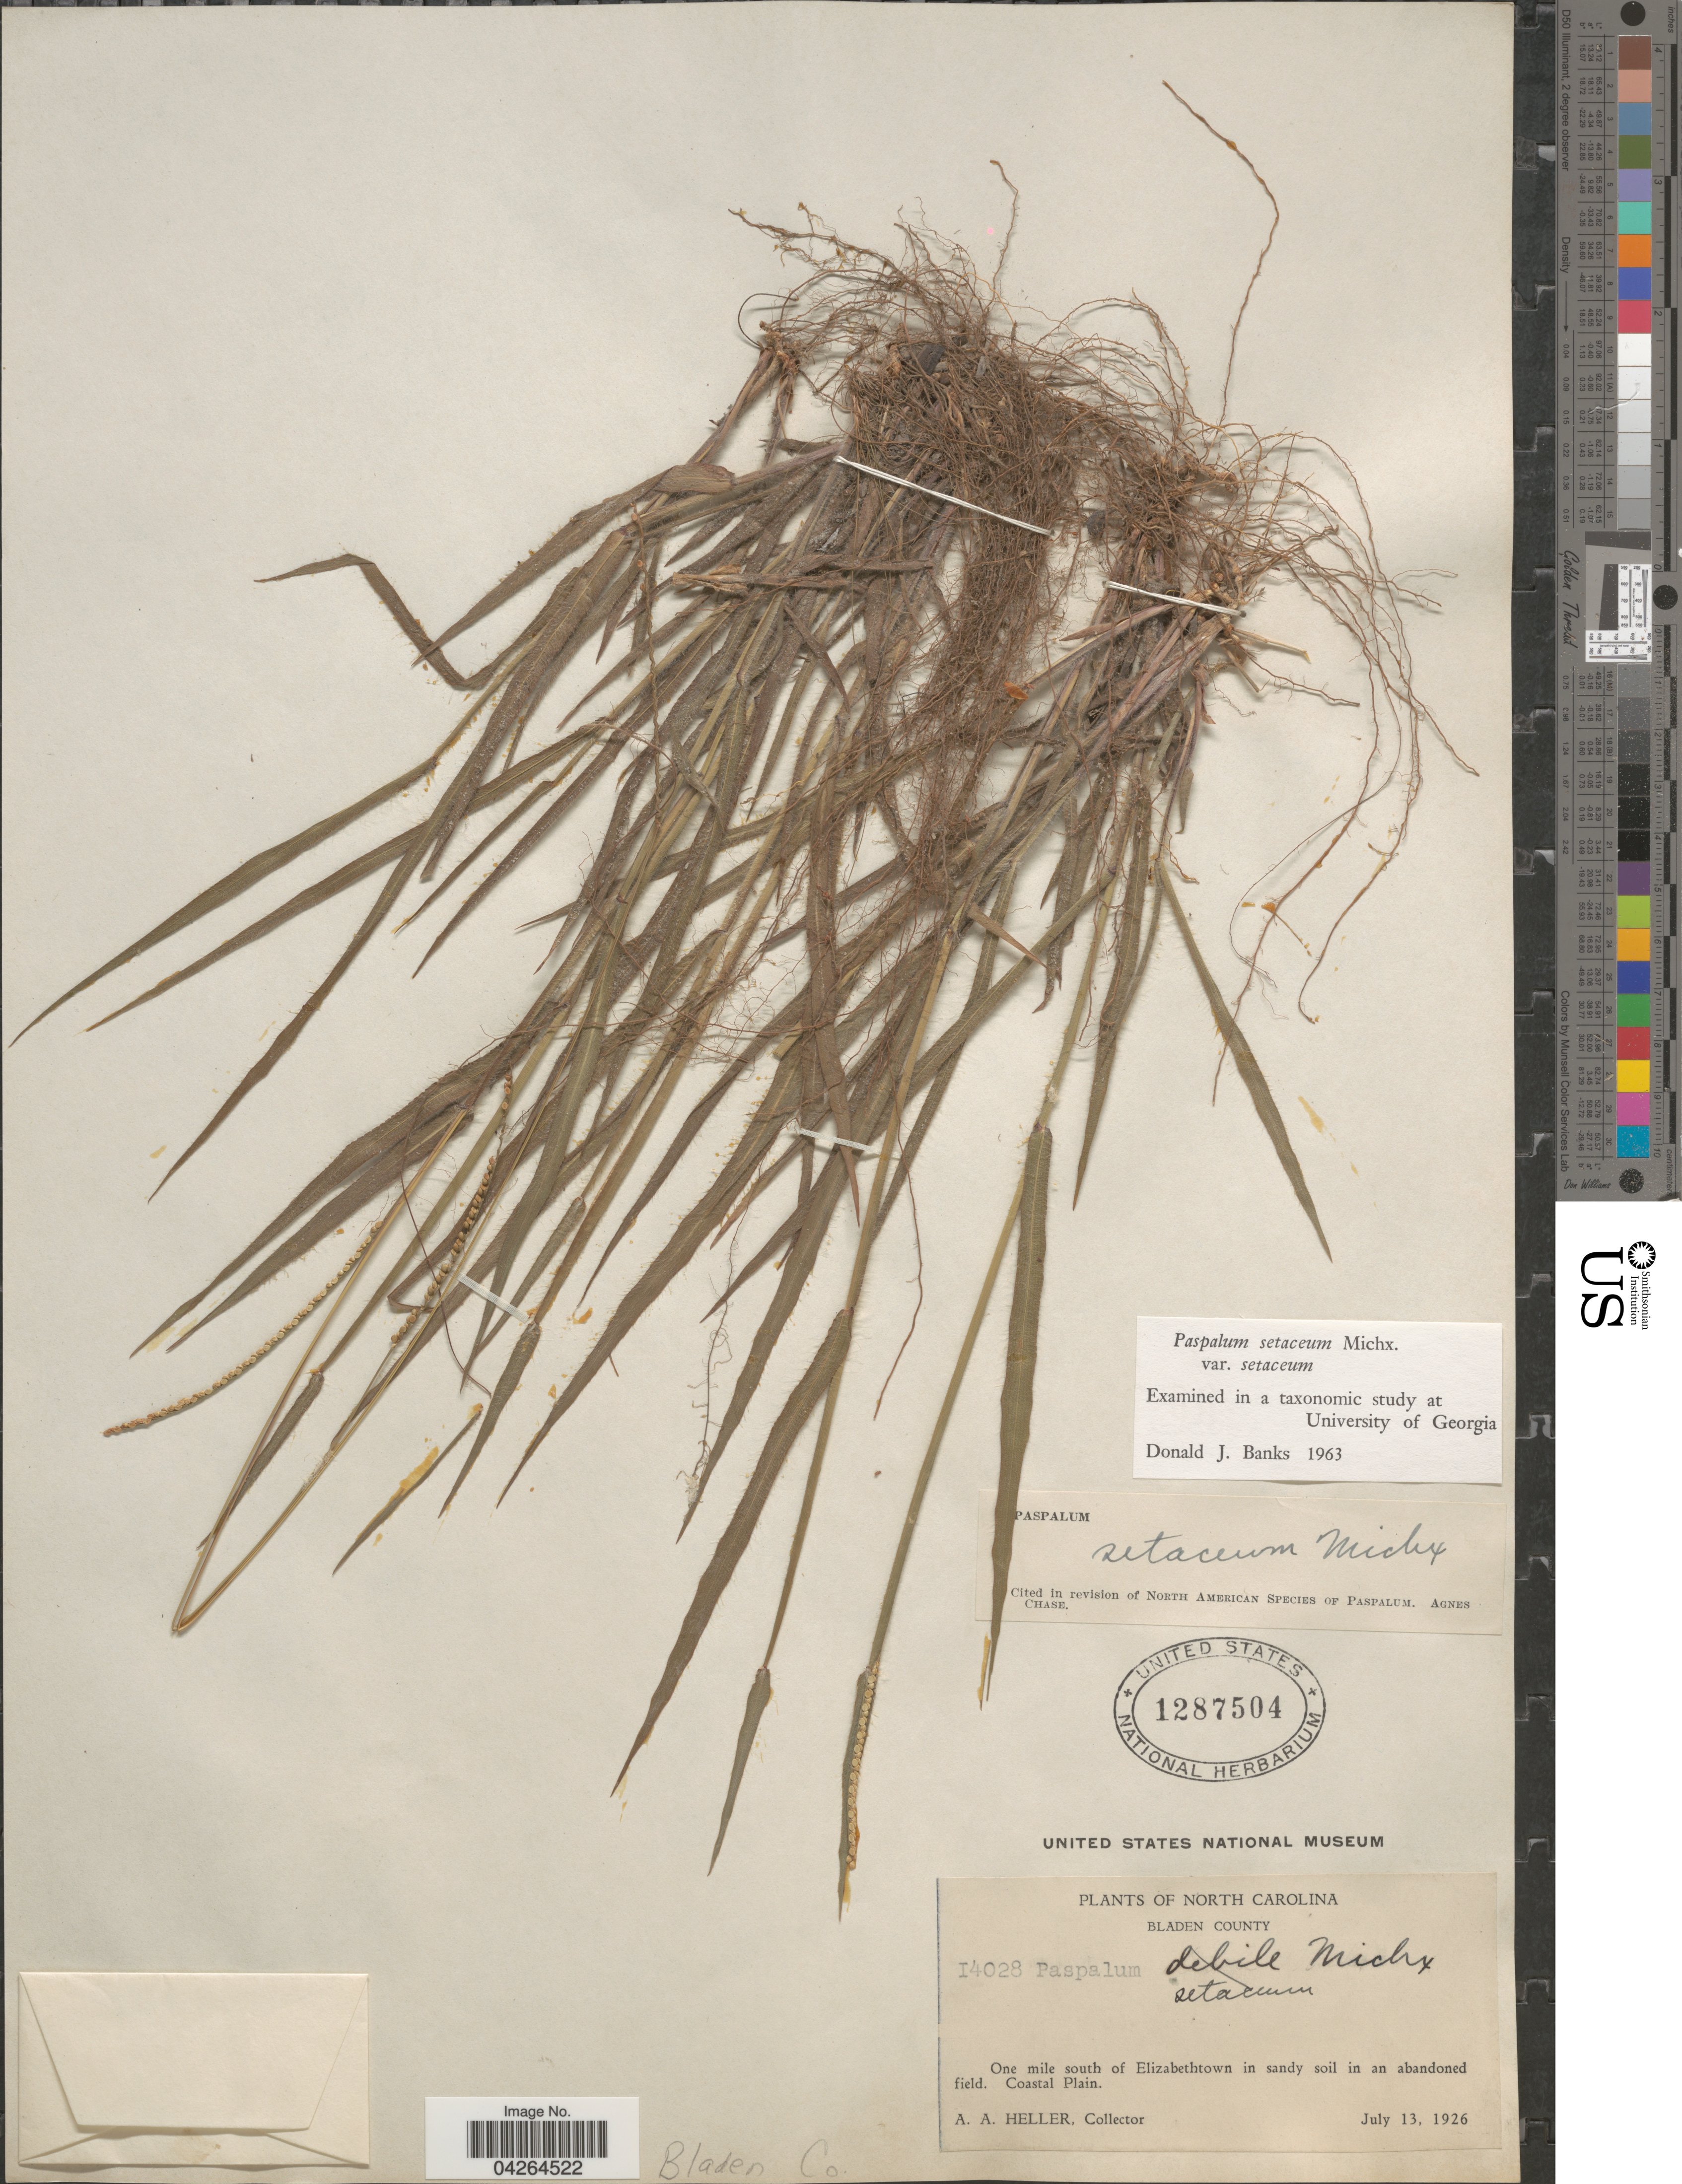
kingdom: Plantae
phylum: Tracheophyta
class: Liliopsida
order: Poales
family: Poaceae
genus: Paspalum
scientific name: Paspalum setaceum var. setaceum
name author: Michx.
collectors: A. A. Heller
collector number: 14028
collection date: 1926-07-13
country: United States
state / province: North Carolina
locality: Bladen County. One mile south of Elizabethtown in sandy soil in an abandoned field. Coastal Plain. Bladen Co.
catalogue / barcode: US 1287504